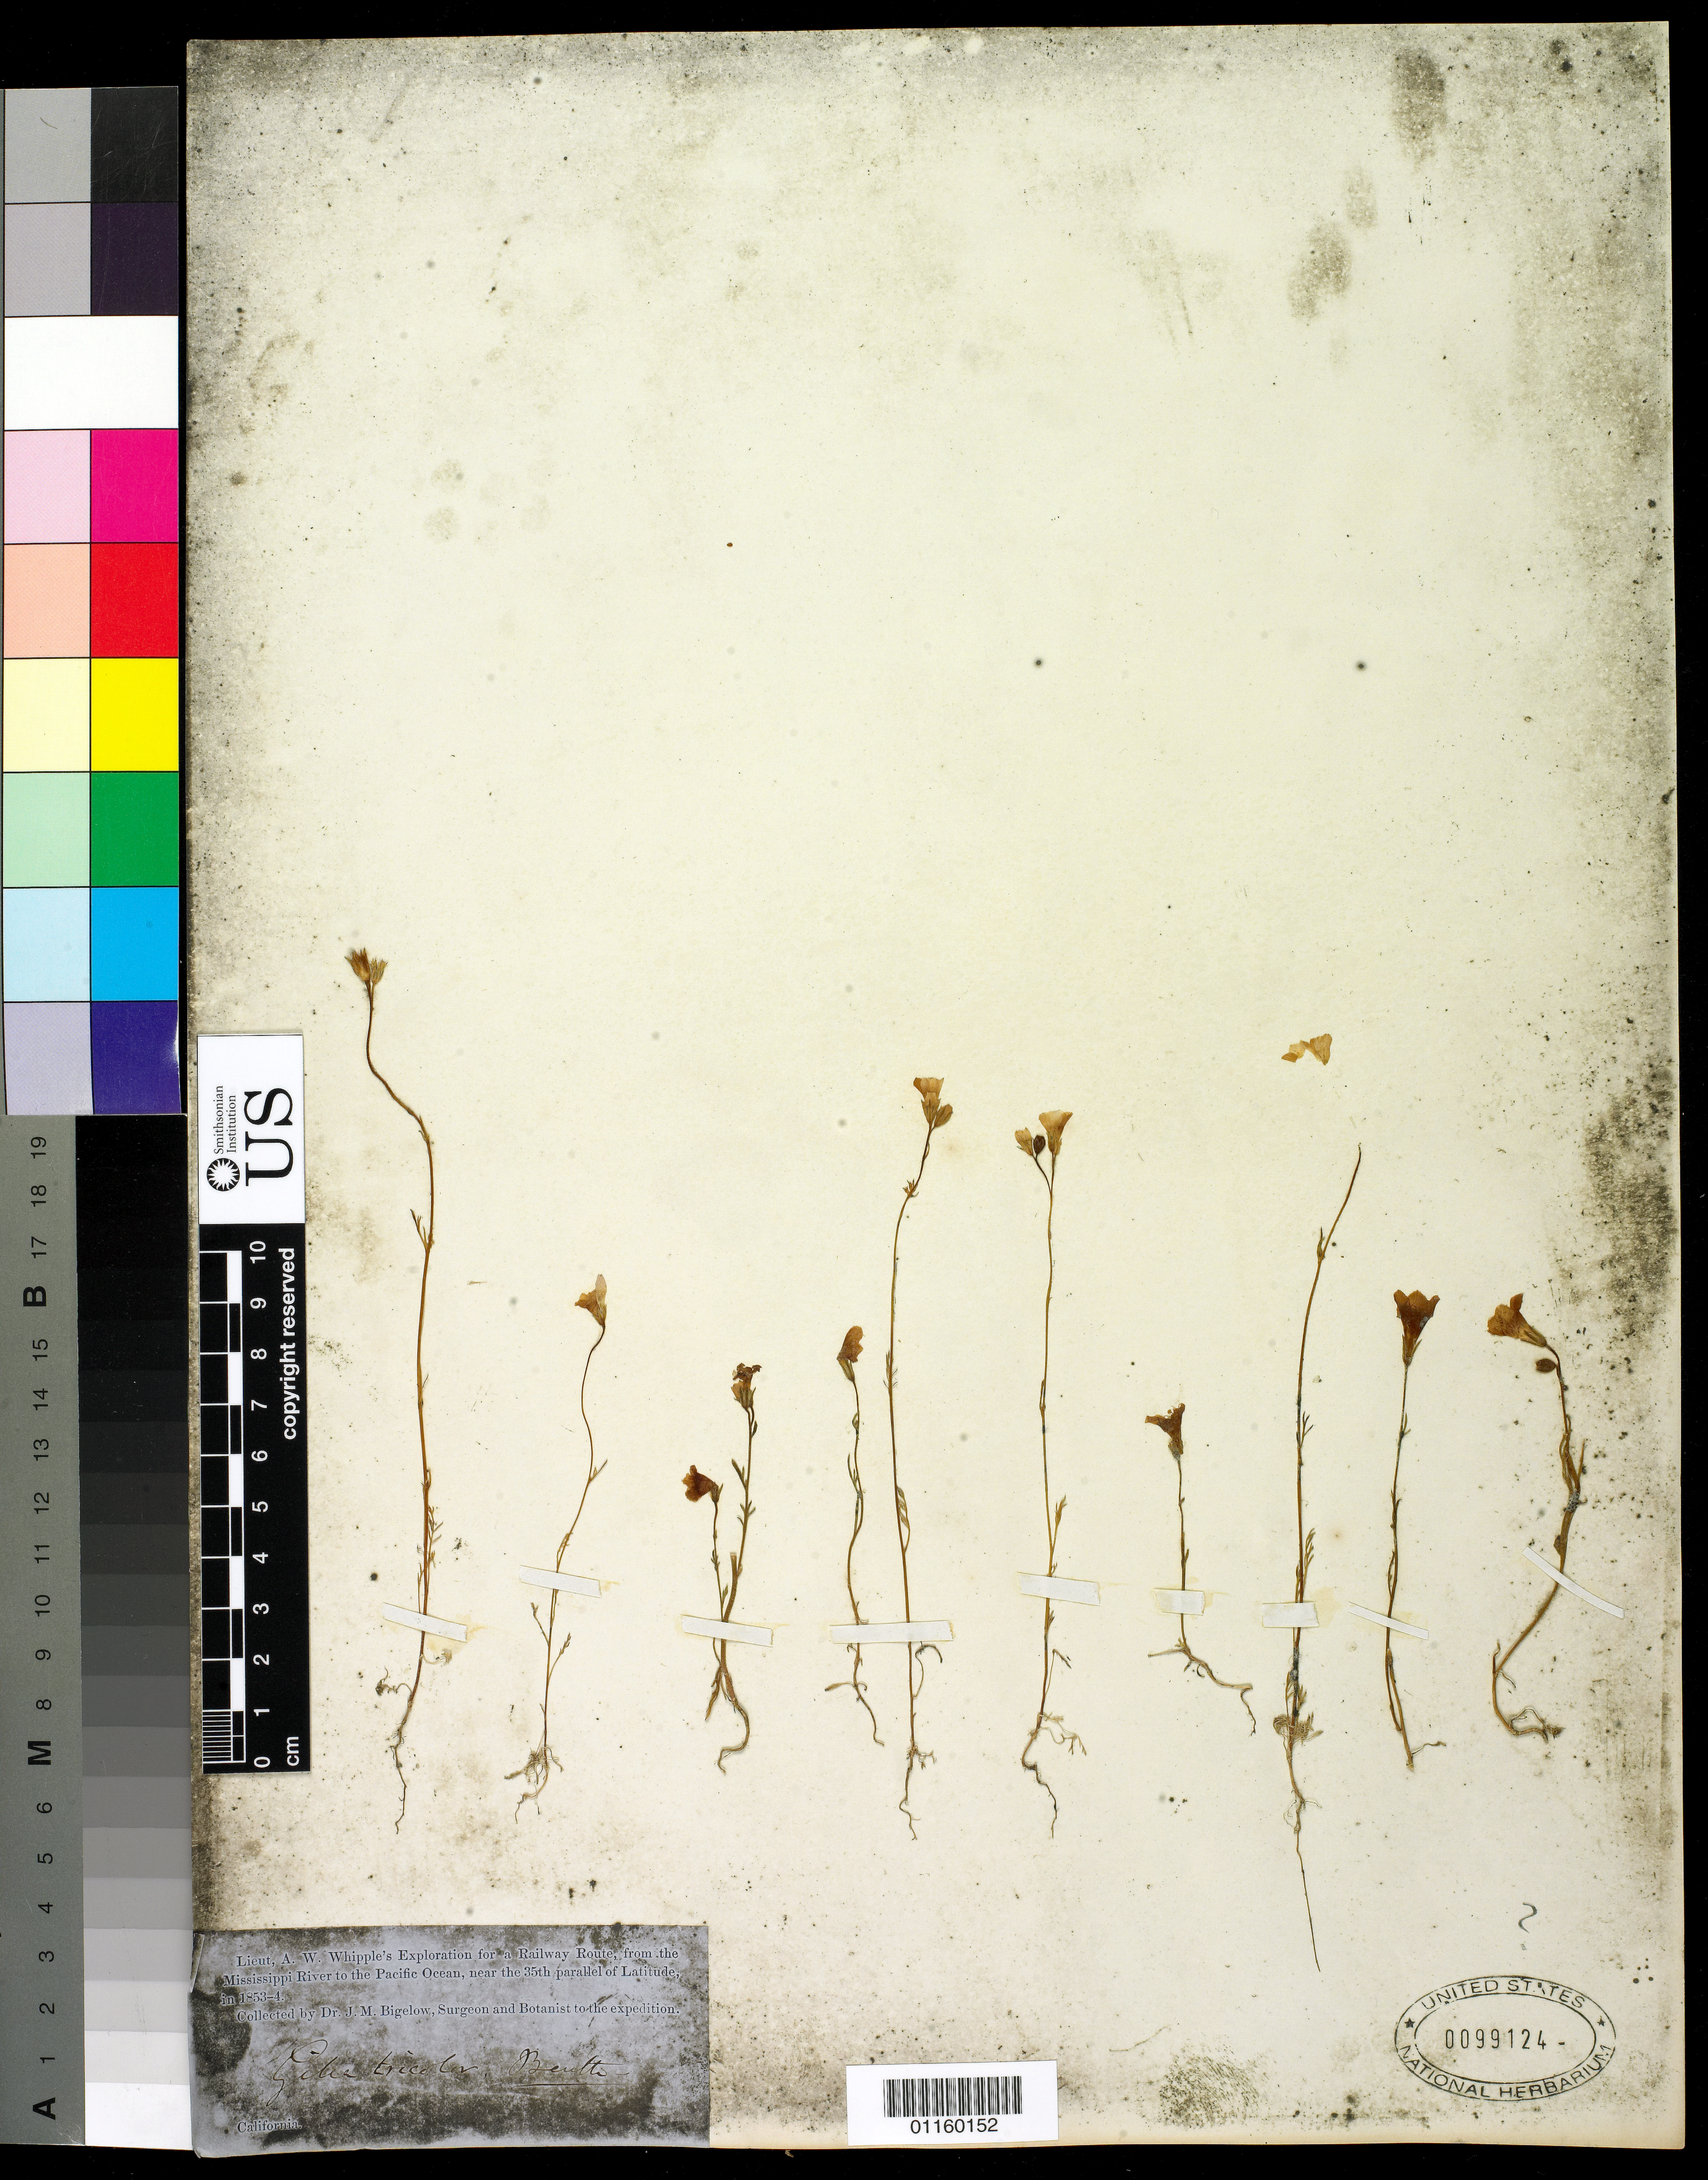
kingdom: Plantae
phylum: Tracheophyta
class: Magnoliopsida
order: Ericales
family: Polemoniaceae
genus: Gilia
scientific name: Gilia tricolor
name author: Benth.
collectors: J. M. Bigelow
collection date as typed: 1853 to -- --- 1854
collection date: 1853/1854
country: United States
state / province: California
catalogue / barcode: US 99124